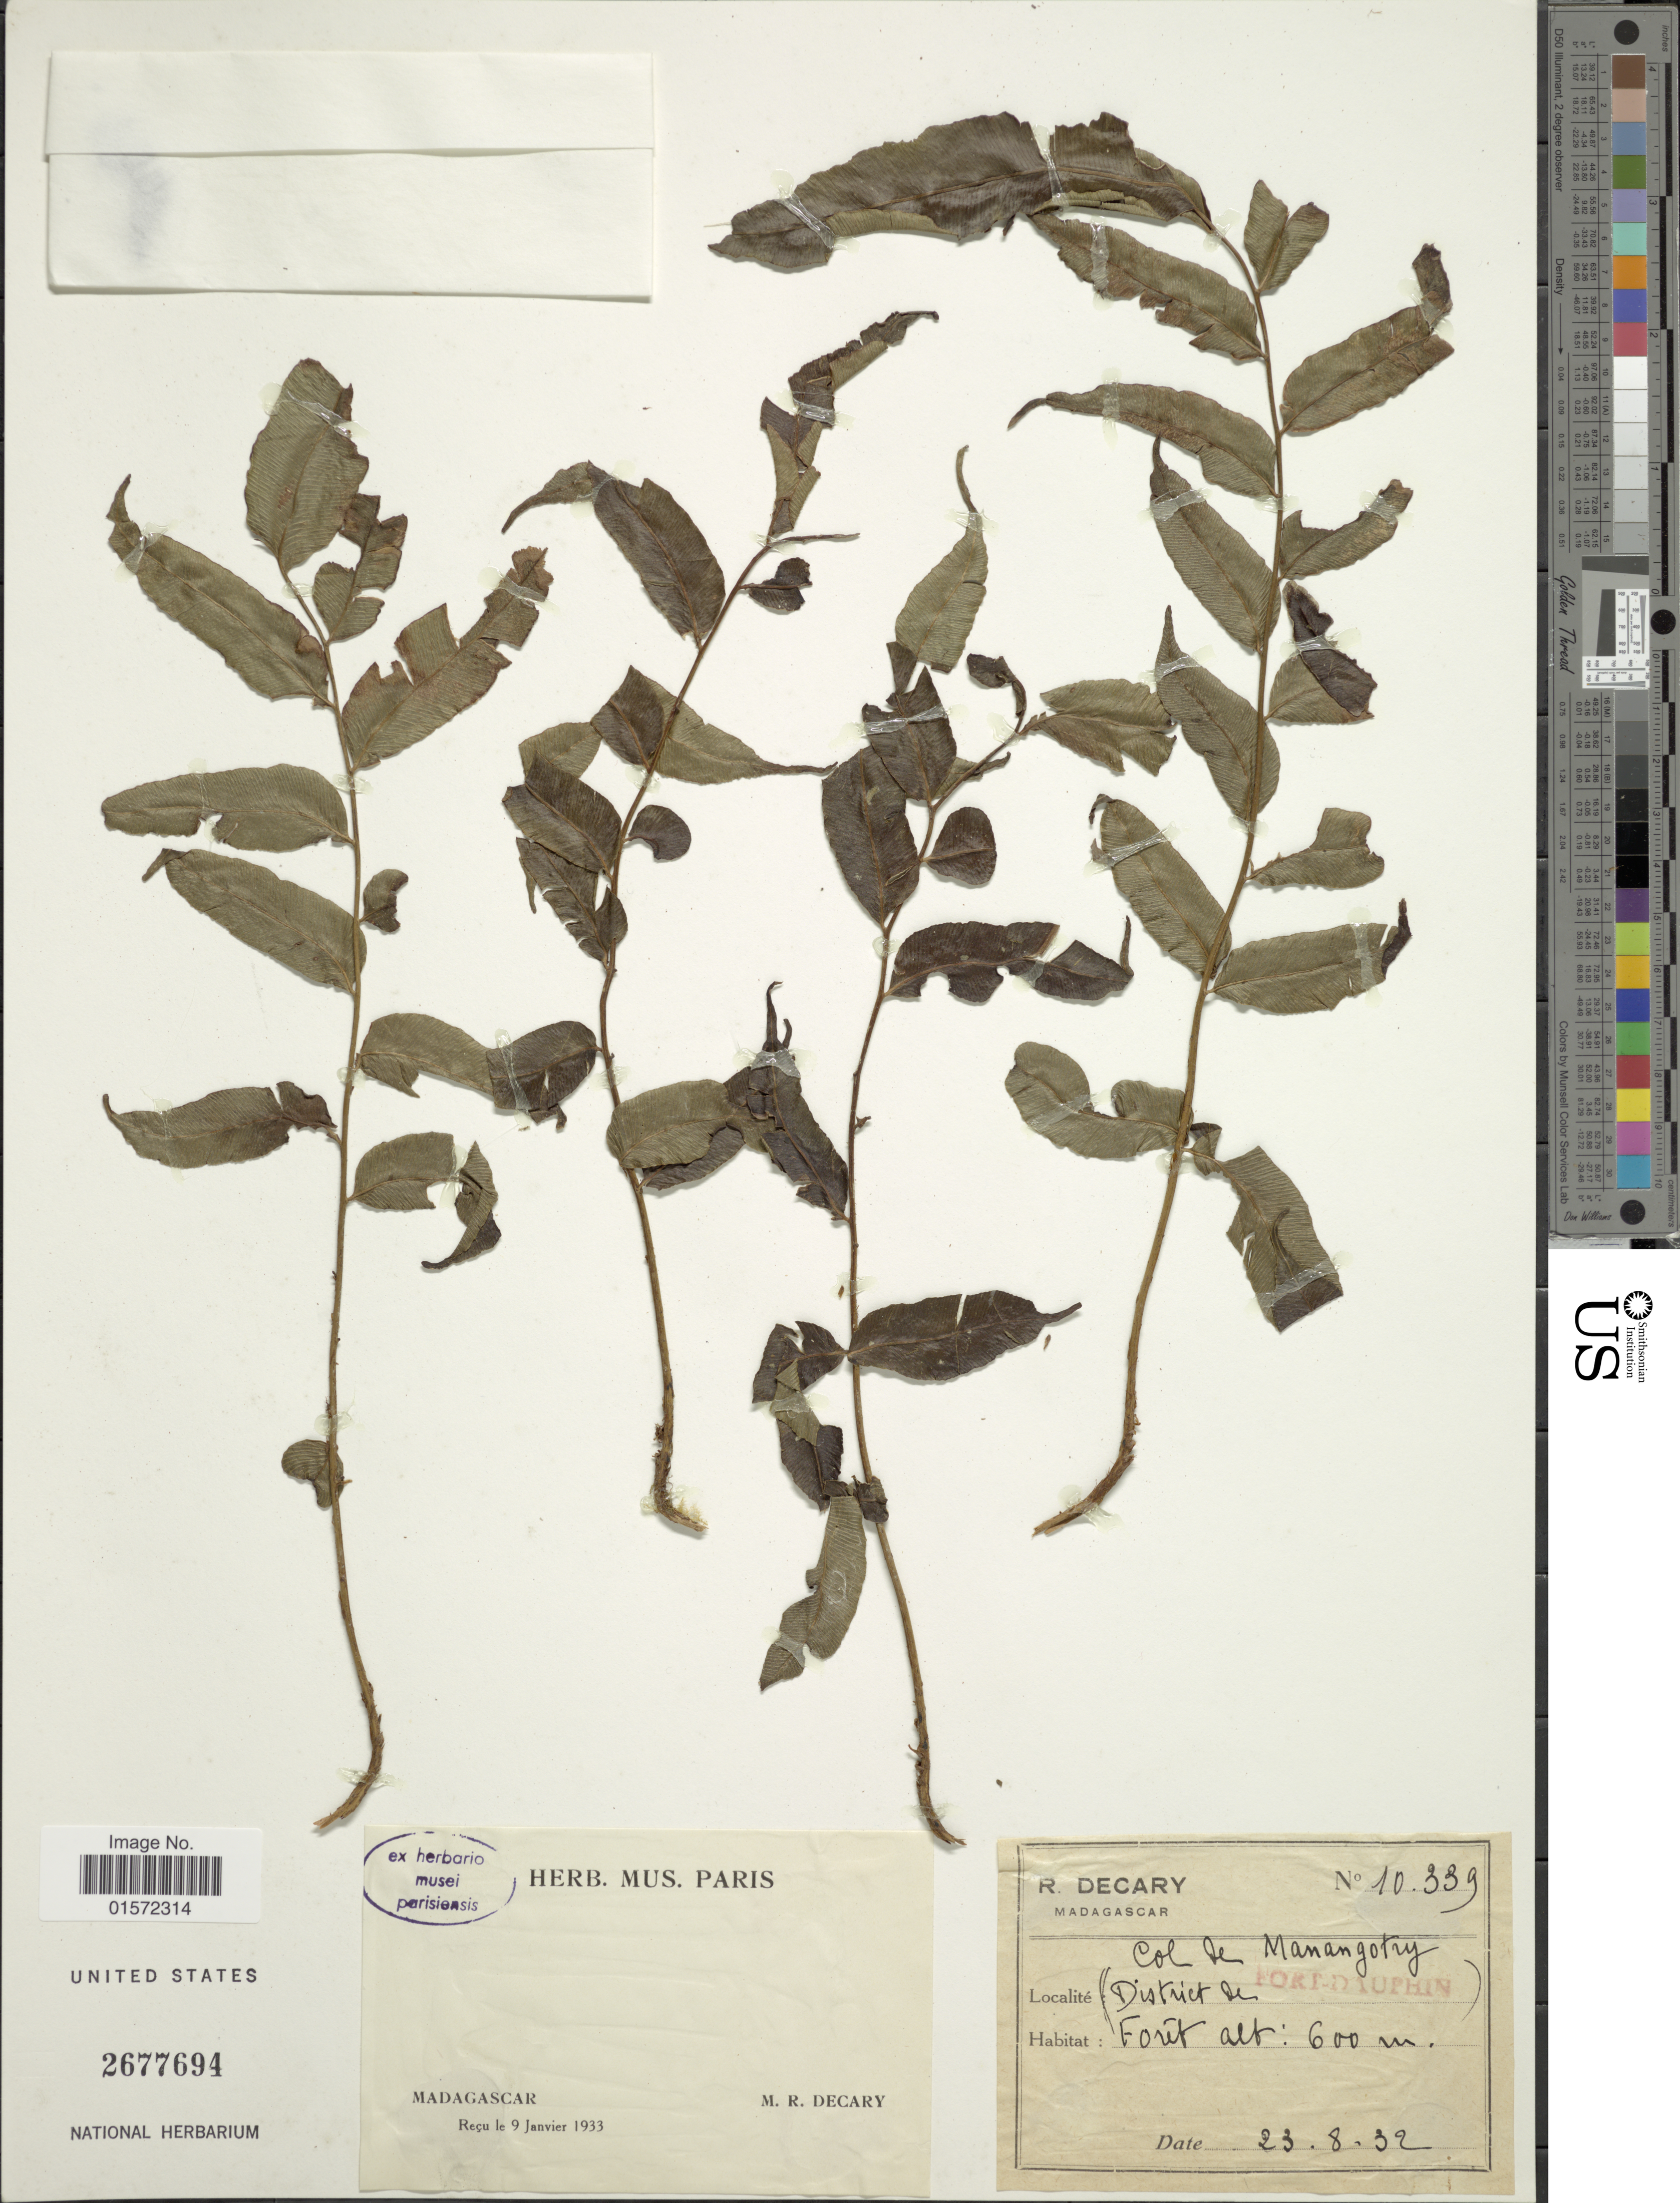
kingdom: Plantae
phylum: Tracheophyta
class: Polypodiopsida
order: Polypodiales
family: Lomariopsidaceae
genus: Lomariopsis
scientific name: Lomariopsis sp.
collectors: R. Decary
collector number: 10339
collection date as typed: Transcribed d/m/y: 23/8/32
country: Madagascar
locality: Col de Manangotry, (District de Fort-Dauphin)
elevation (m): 600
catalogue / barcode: US 2677694